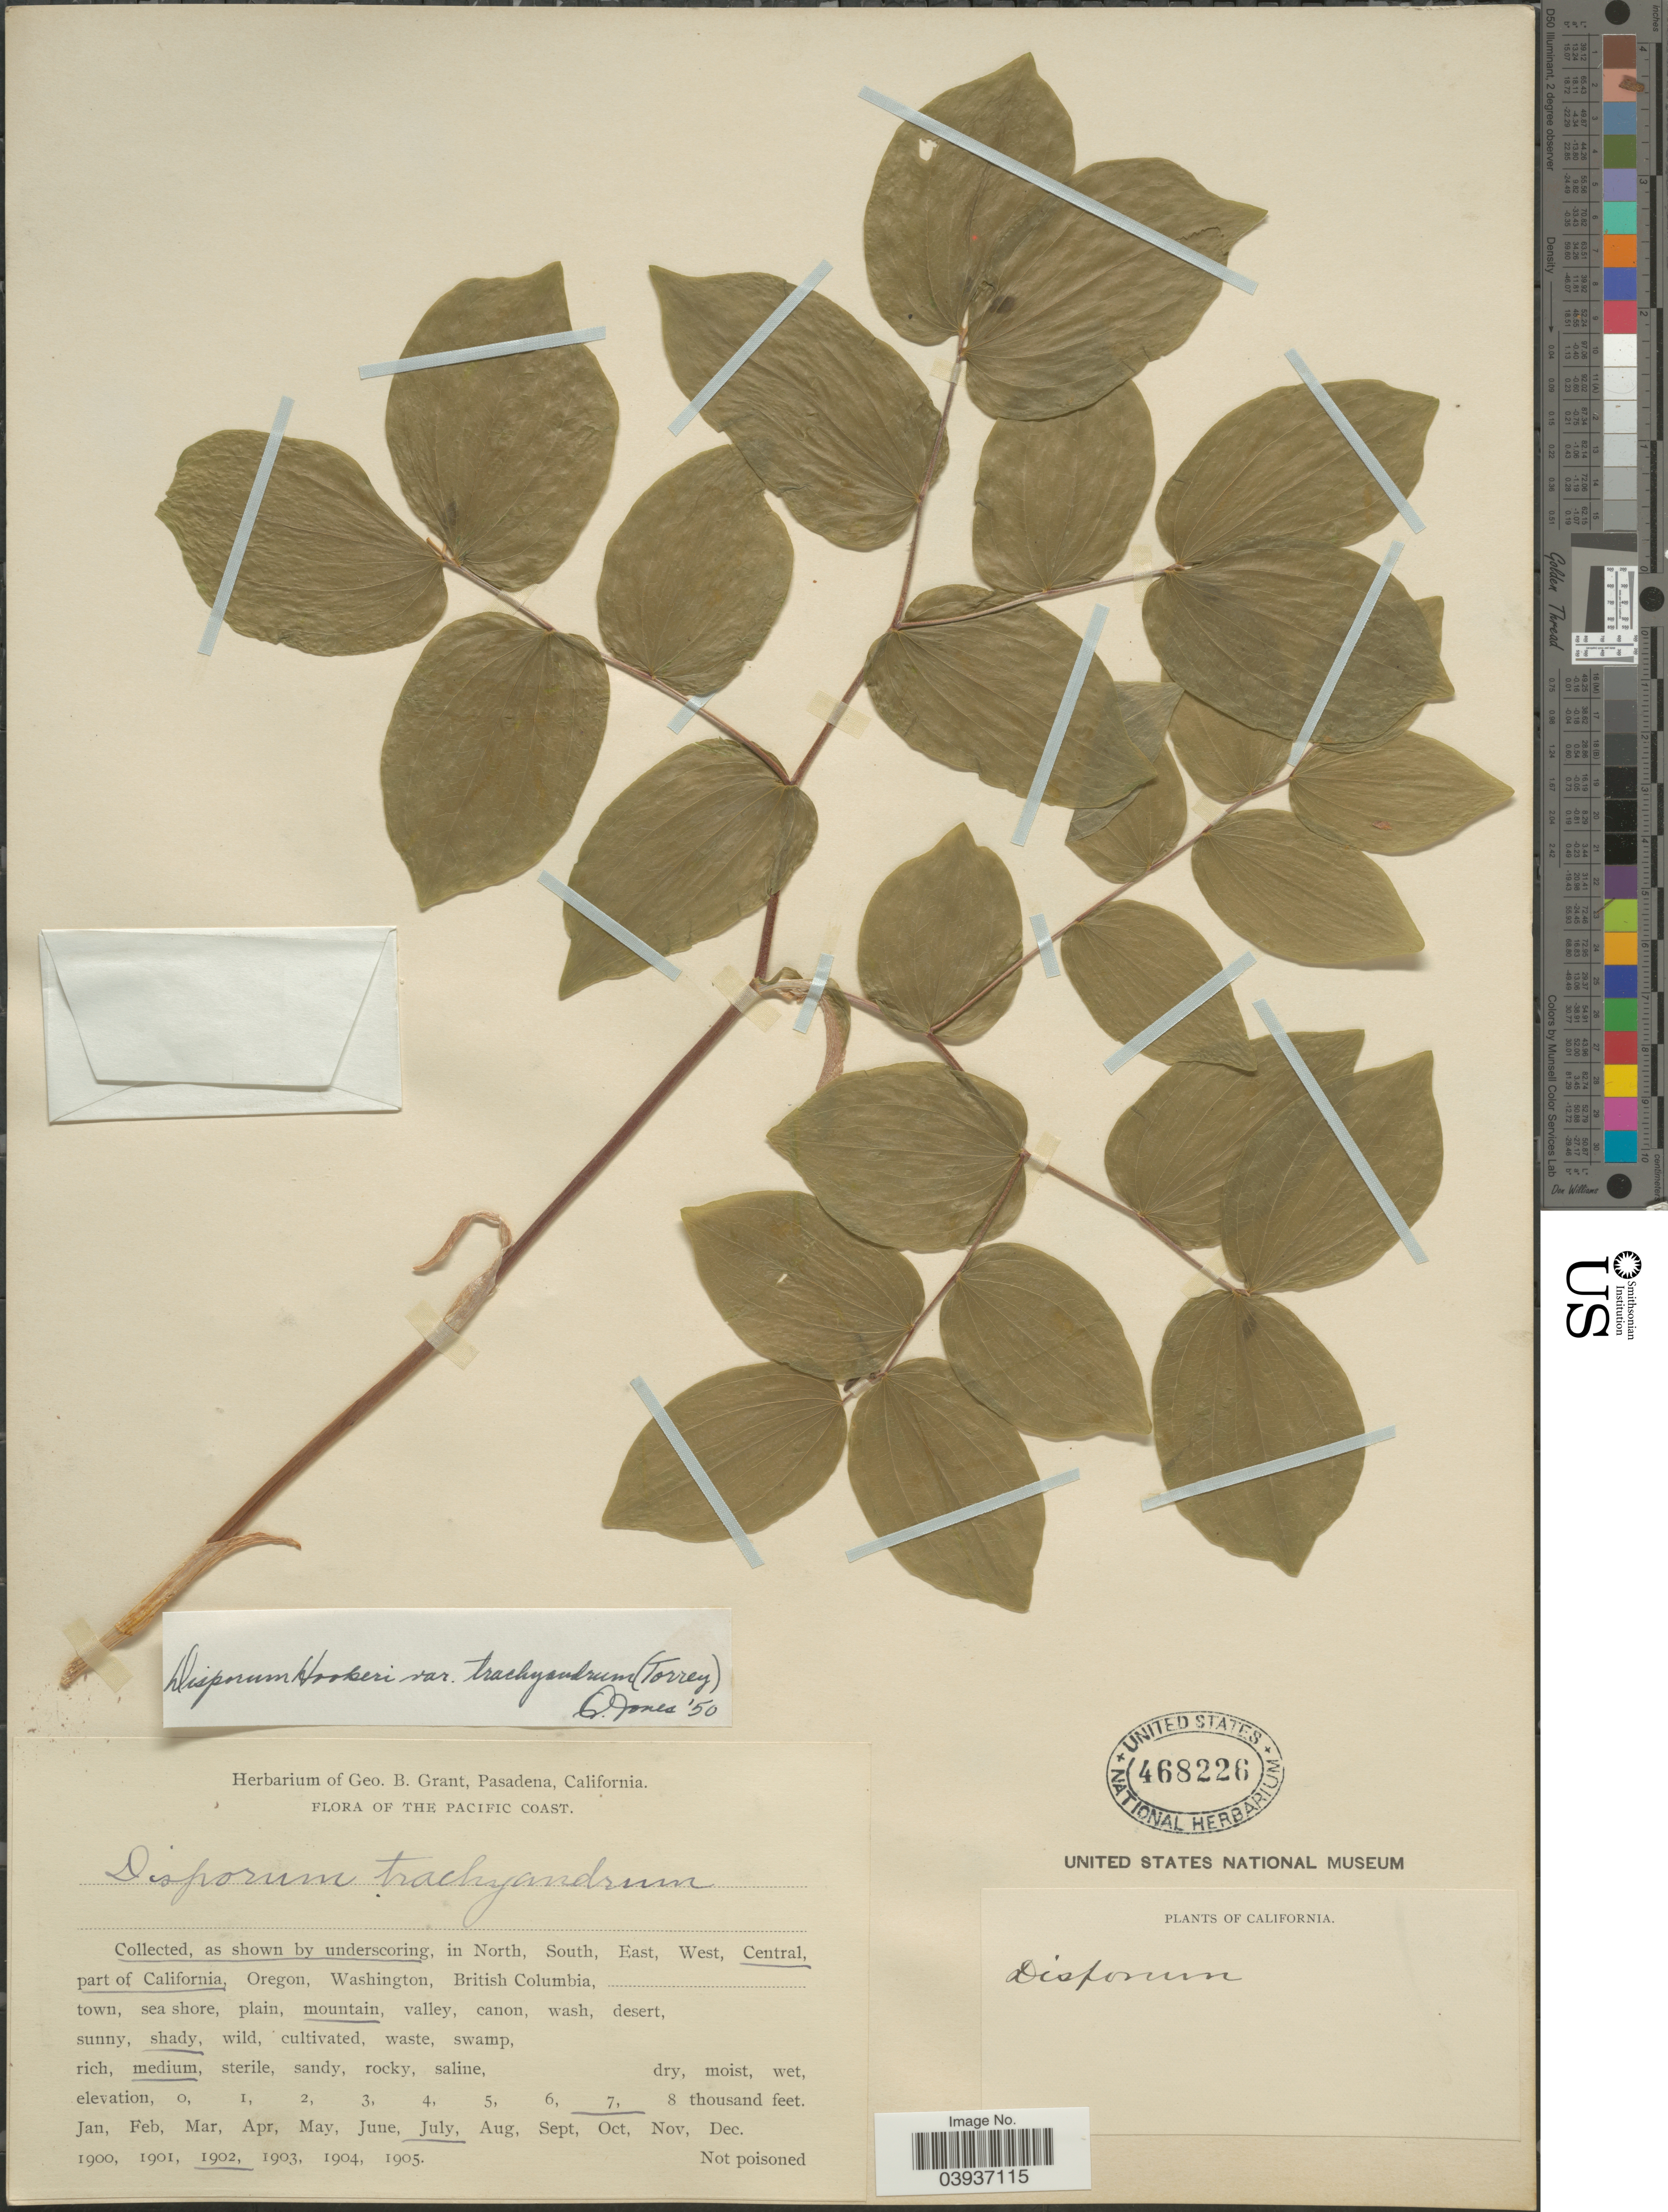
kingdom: Plantae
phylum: Tracheophyta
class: Liliopsida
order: Liliales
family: Colchicaceae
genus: Disporum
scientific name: Disporum hookeri var. trachyandrum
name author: (Torr.) Q. Jones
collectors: ex herb. Geo. B. Grant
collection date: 1902-07-07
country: United States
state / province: California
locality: The Pacific Coast. Central, part of California.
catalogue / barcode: US 468226